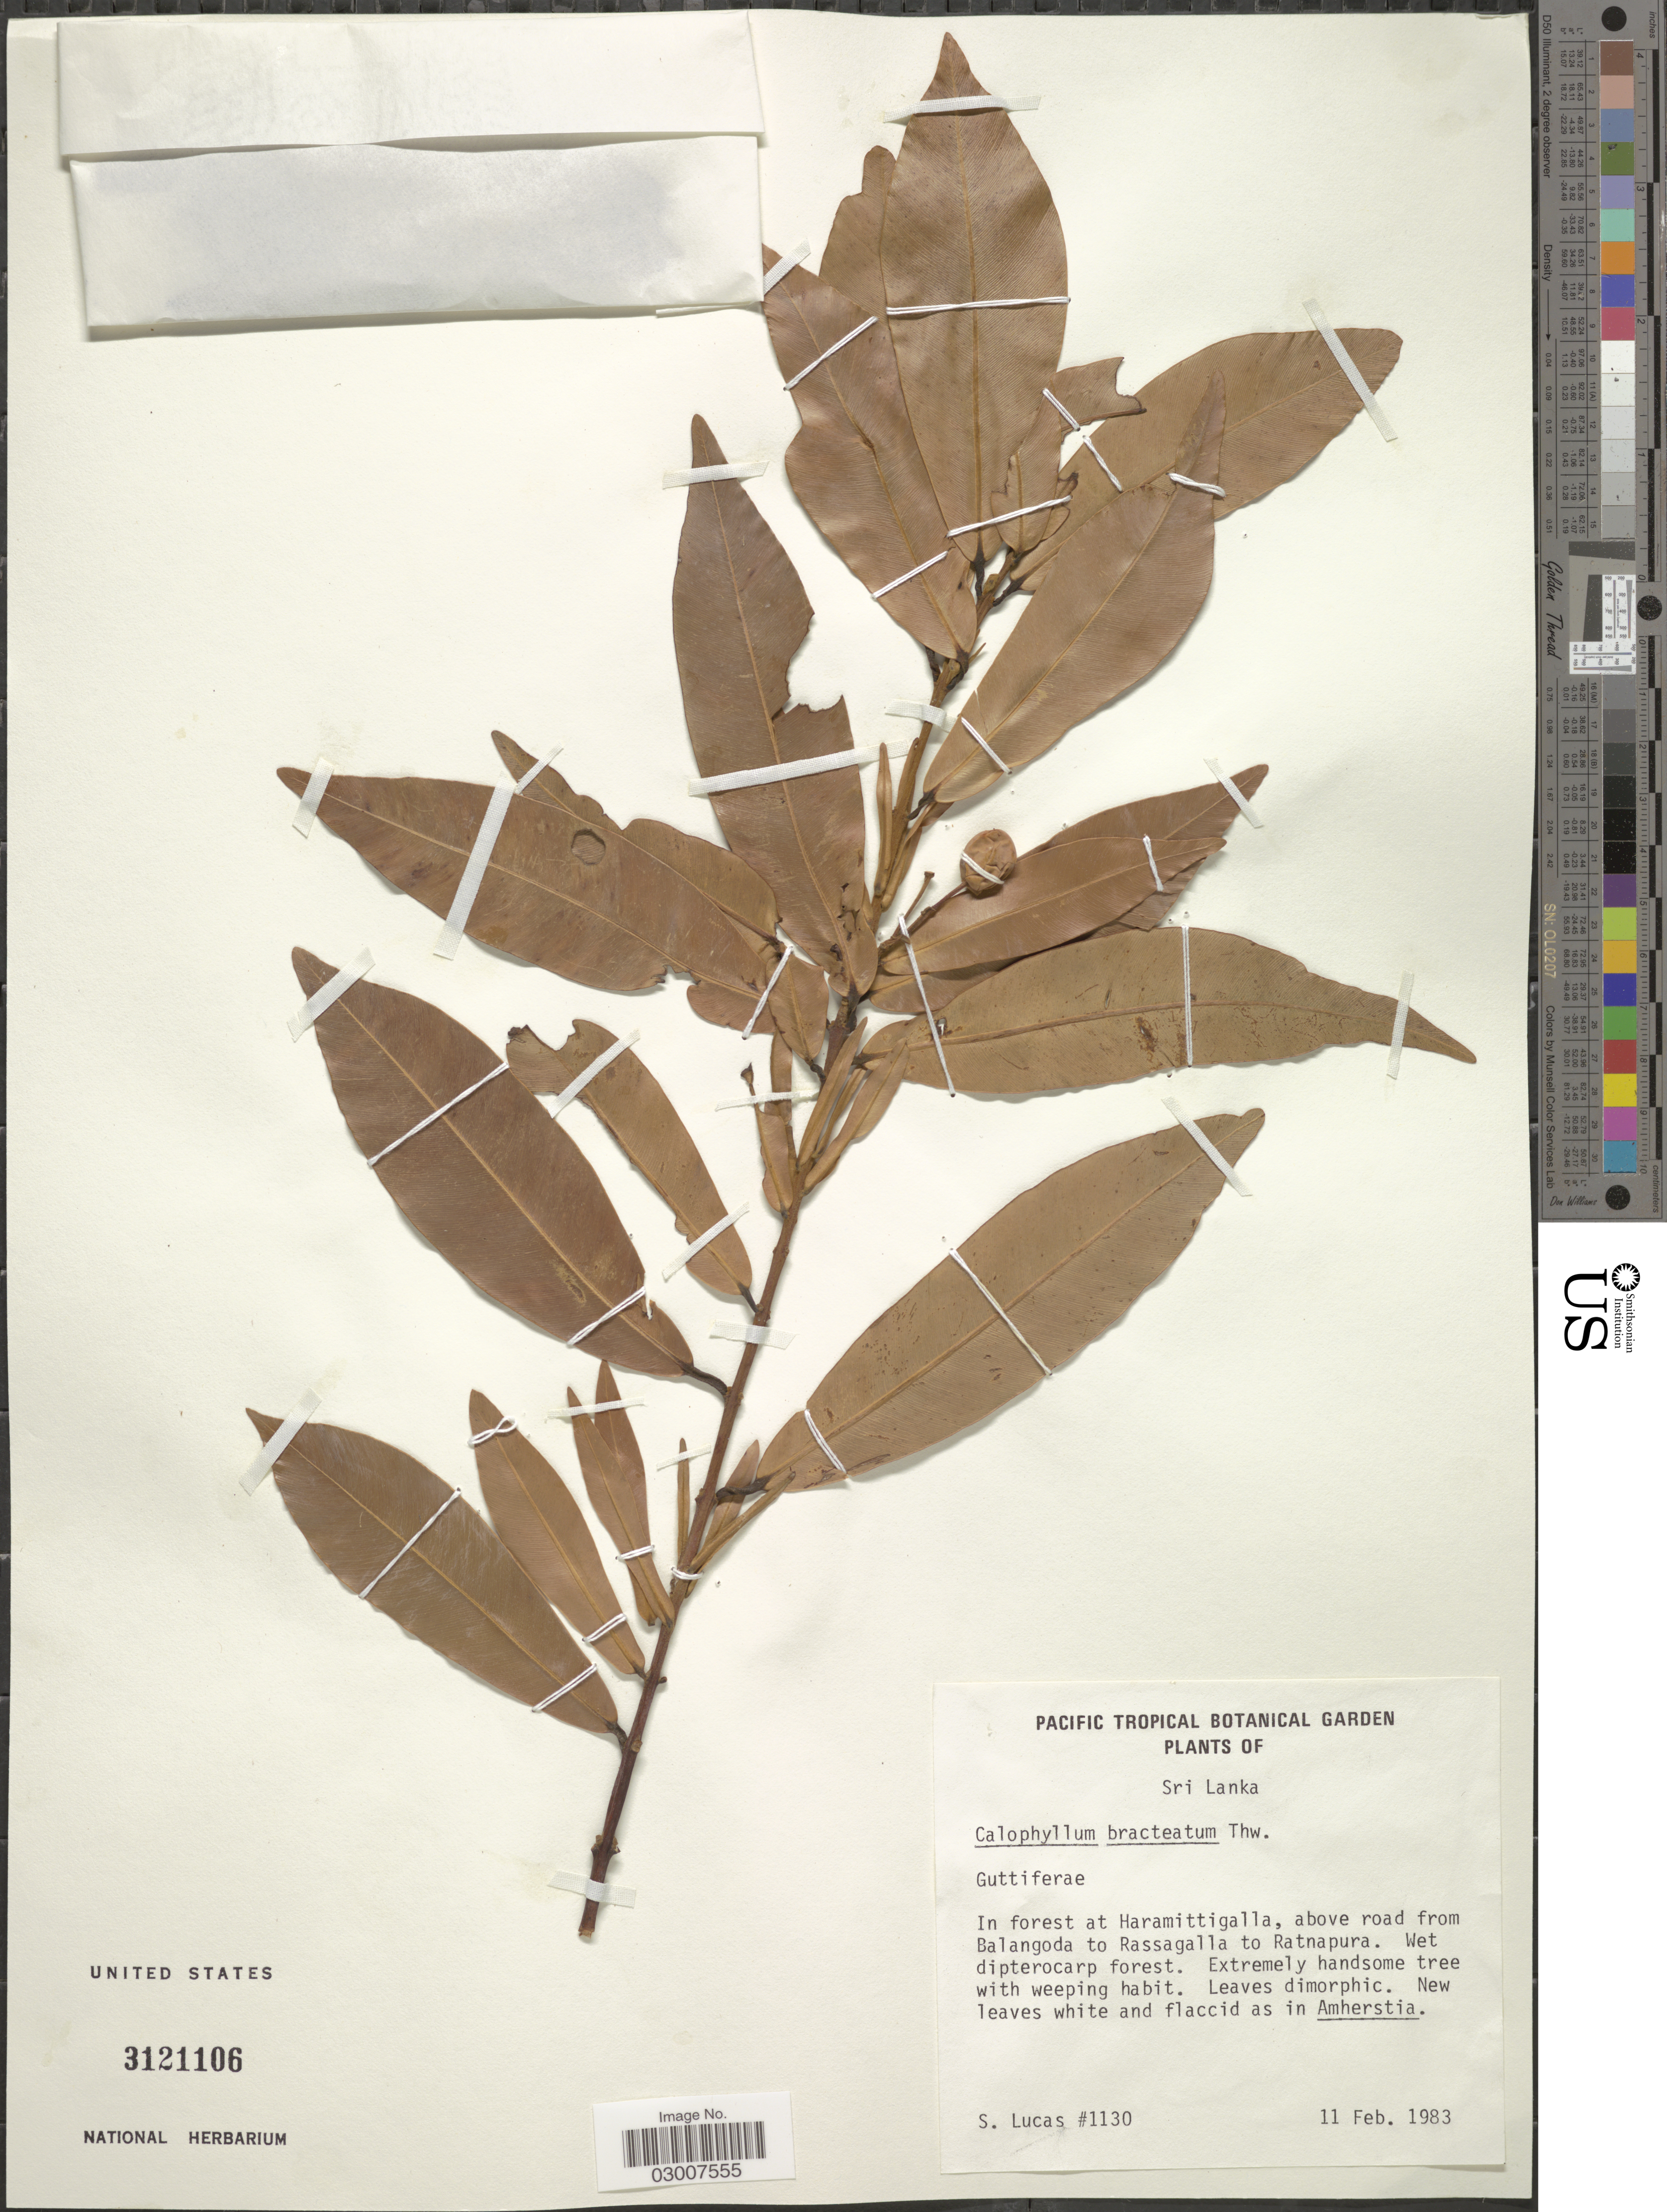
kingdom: Plantae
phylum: Tracheophyta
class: Magnoliopsida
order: Malpighiales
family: Calophyllaceae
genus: Calophyllum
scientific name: Calophyllum bracteatum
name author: Thwaites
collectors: S. Lucas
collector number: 1130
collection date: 1983-02-11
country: Sri Lanka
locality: In forest at Haramittigalla, above road from Balangoda to Rassagalla to Ratnapura.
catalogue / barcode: US 3121106